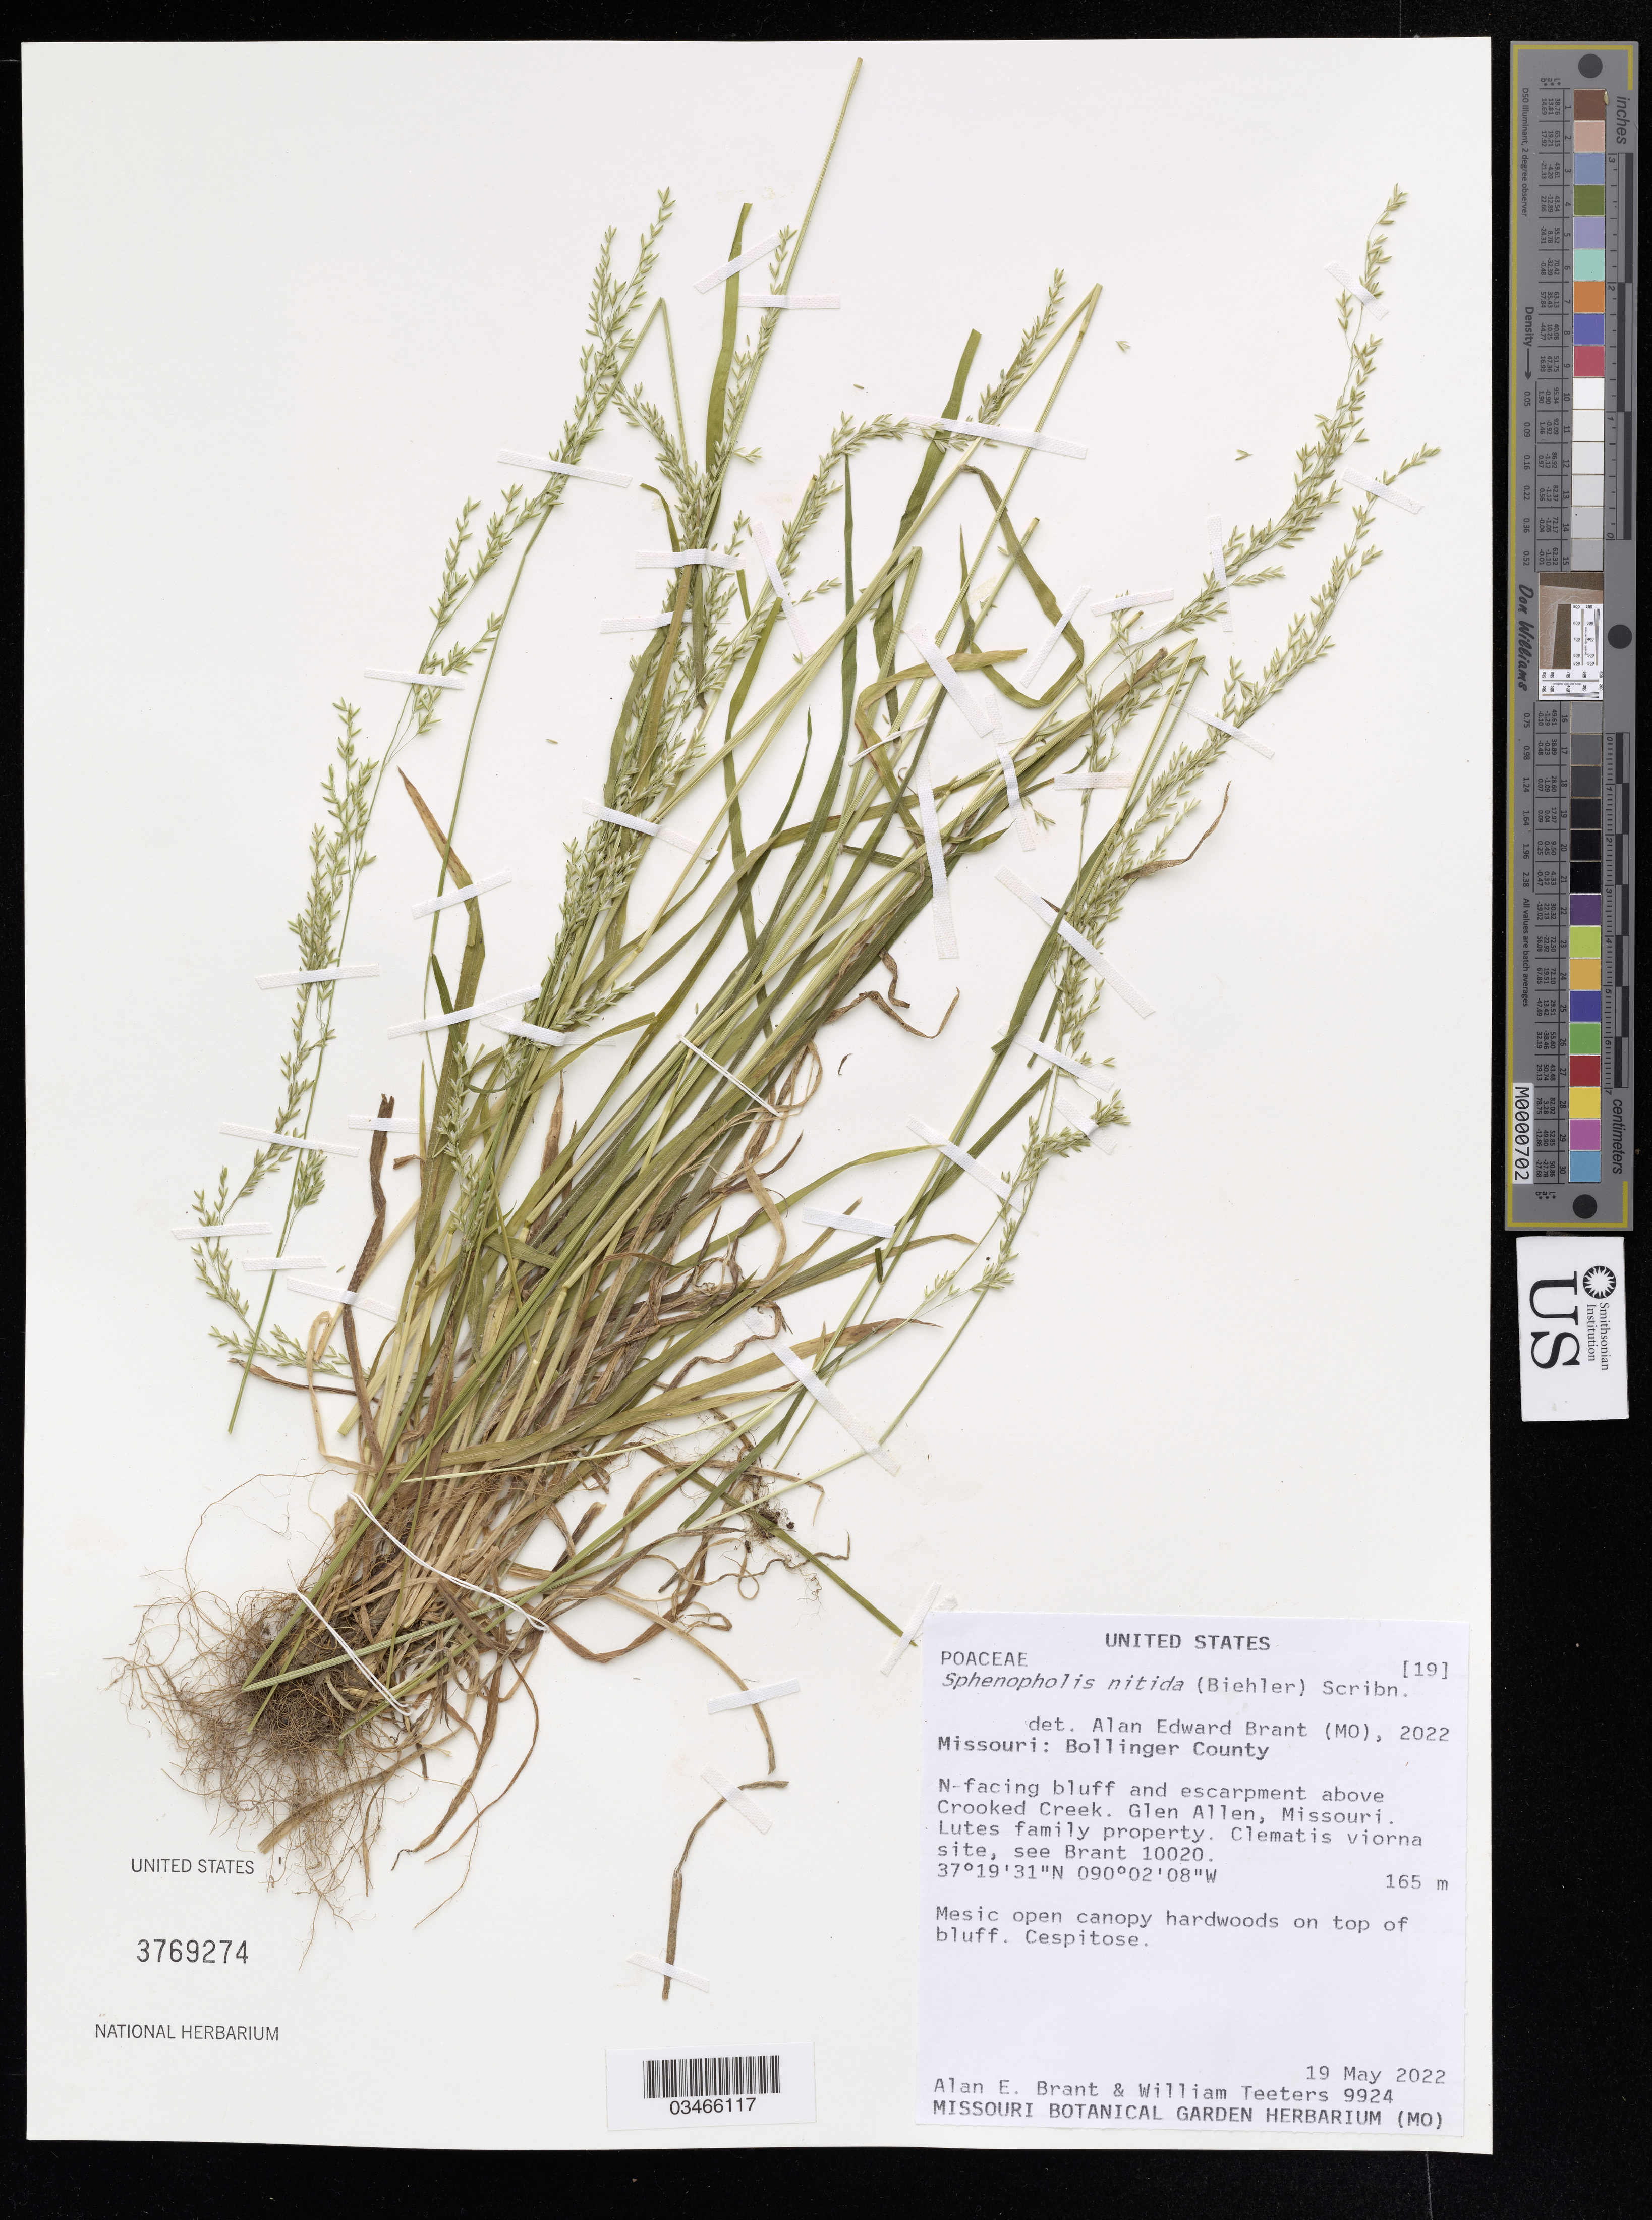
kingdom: Plantae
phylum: Tracheophyta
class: Liliopsida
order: Poales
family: Poaceae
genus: Sphenopholis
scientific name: Sphenopholis nitida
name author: (Biehler) Scribn.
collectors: A. Brant & W. Teeters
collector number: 9924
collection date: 2022-05-19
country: United States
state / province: Missouri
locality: Bollinger County. N-facing bluff and escarpment above Crooked Creek. Glen Allen, Missouri. Lutes family property. Clematis viorna site, see Brant 10020.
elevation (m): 165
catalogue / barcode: US 3769274